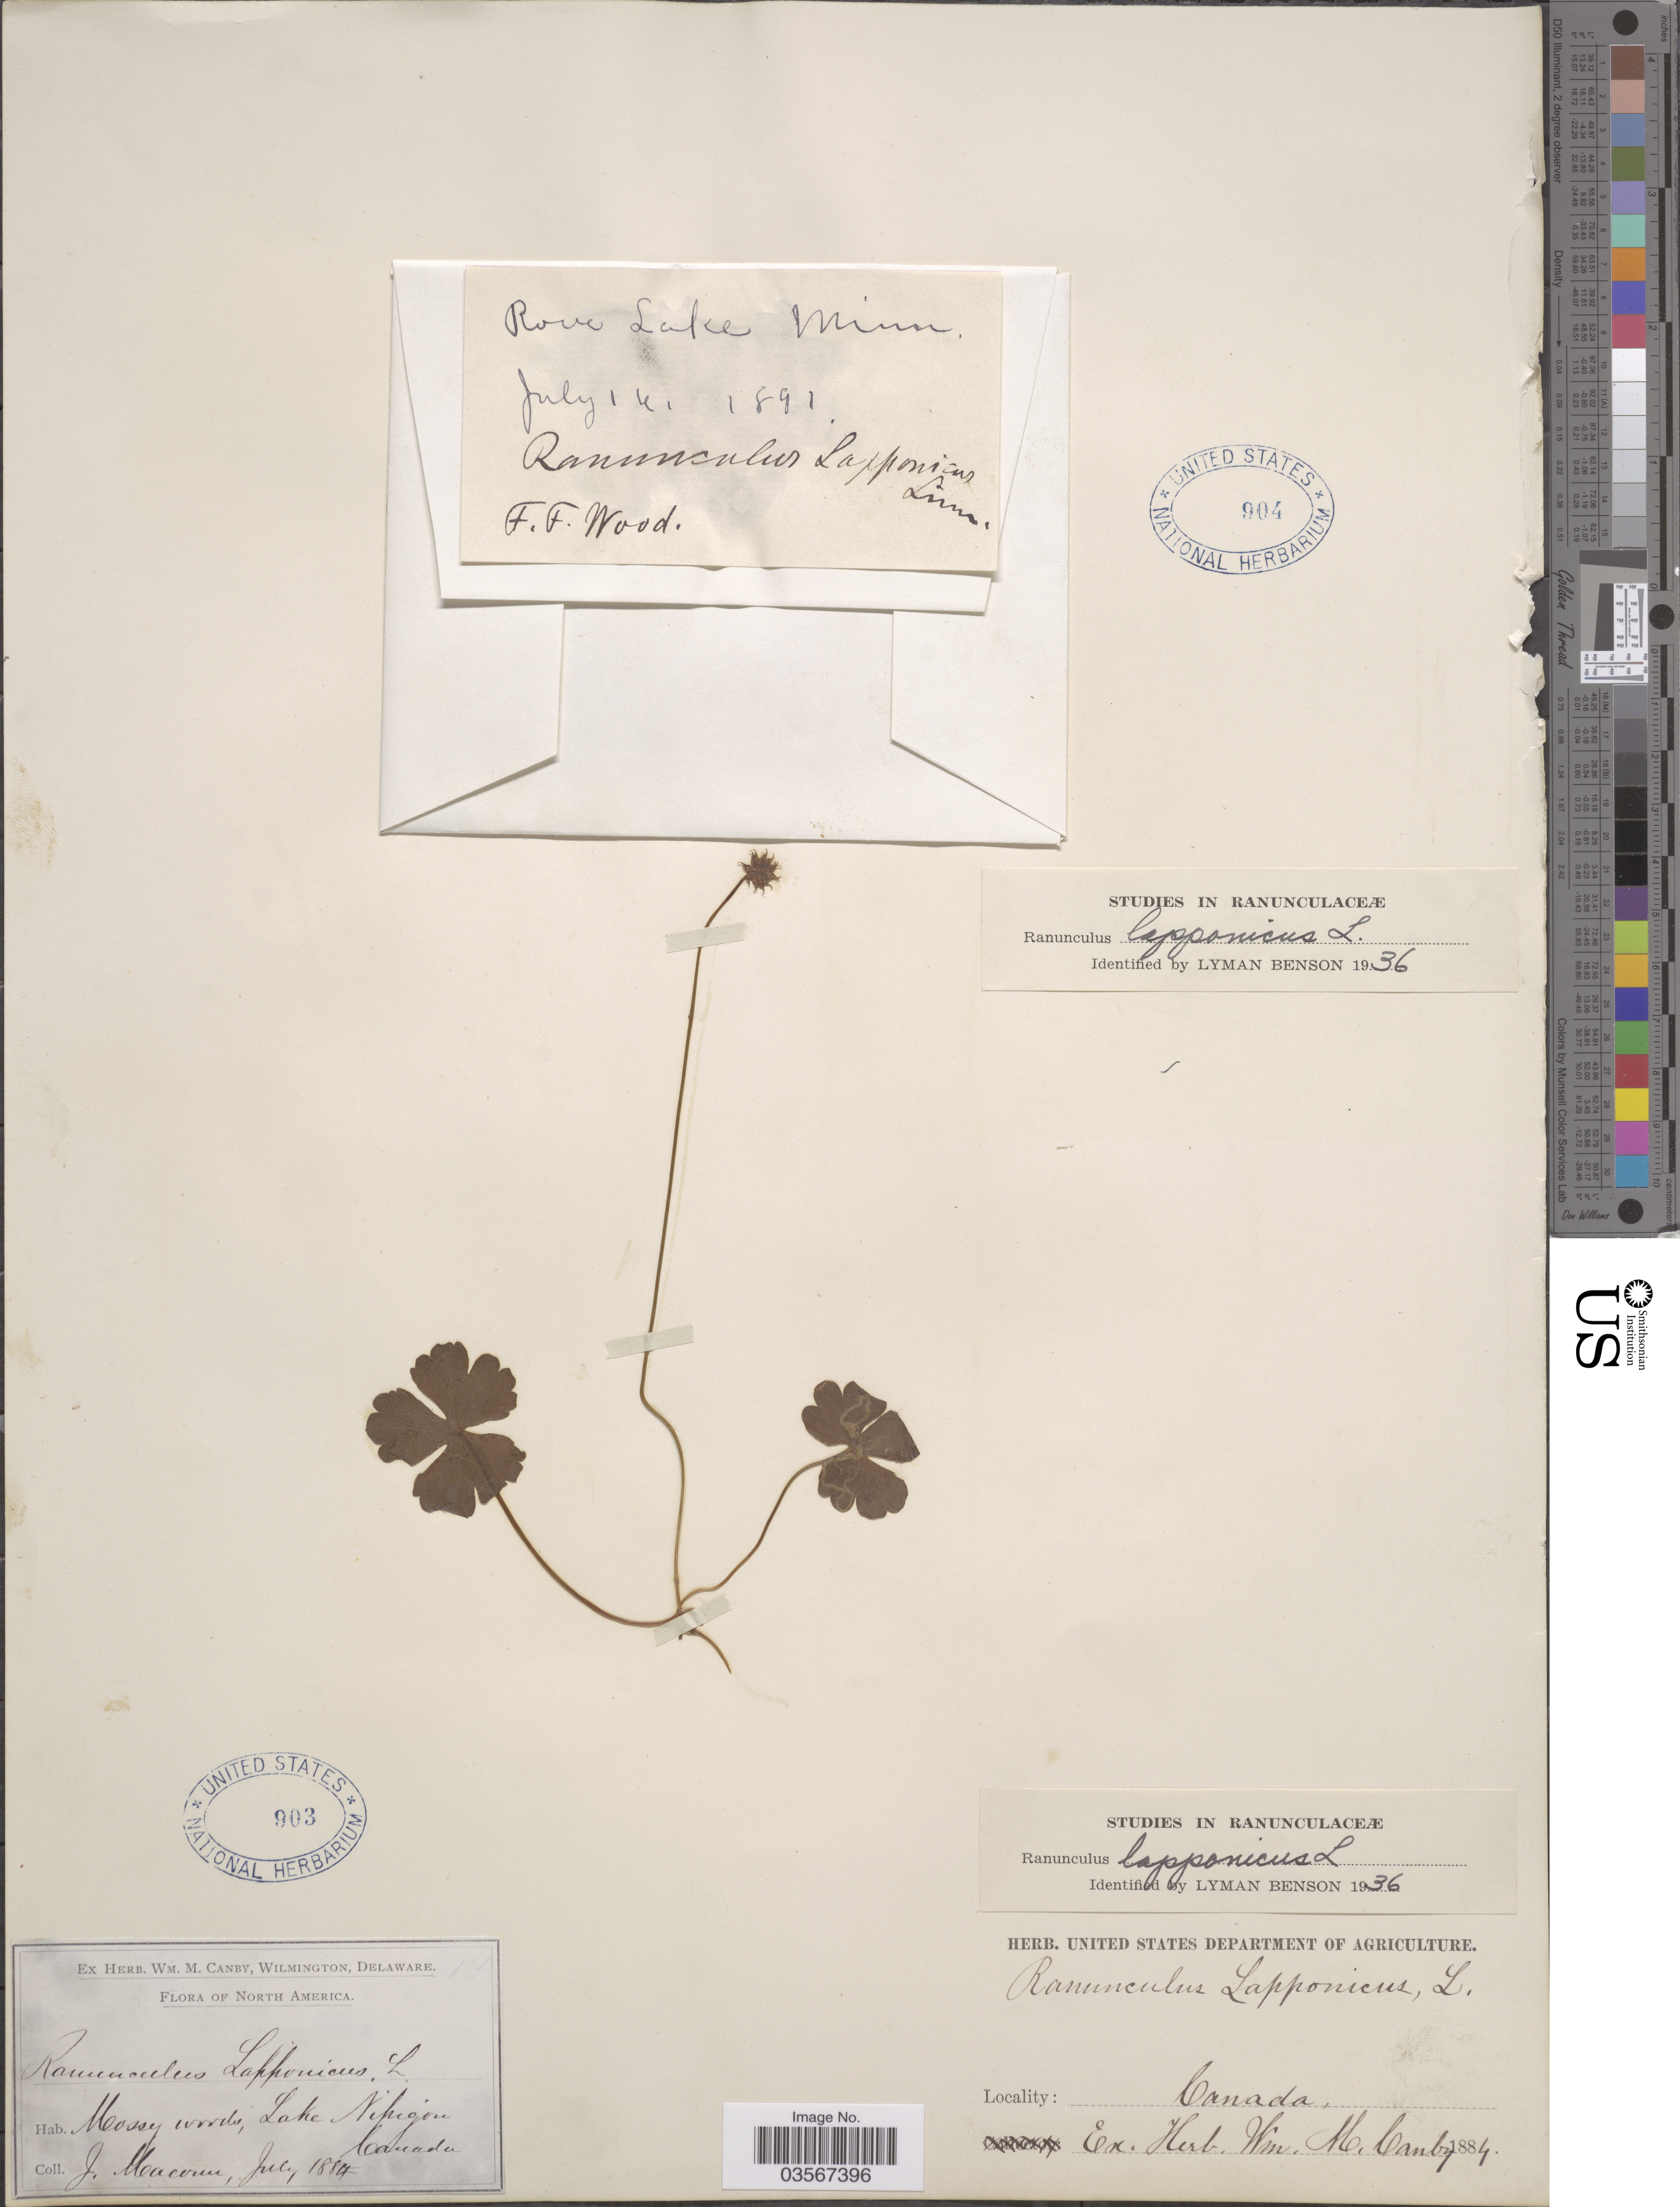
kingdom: Plantae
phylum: Tracheophyta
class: Magnoliopsida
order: Ranunculales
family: Ranunculaceae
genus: Ranunculus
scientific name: Ranunculus lapponicus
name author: L.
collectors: J. Macoun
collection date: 1884-07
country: United States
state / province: Michigan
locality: Mossy woods, Lake Michigan.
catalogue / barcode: US 903-2